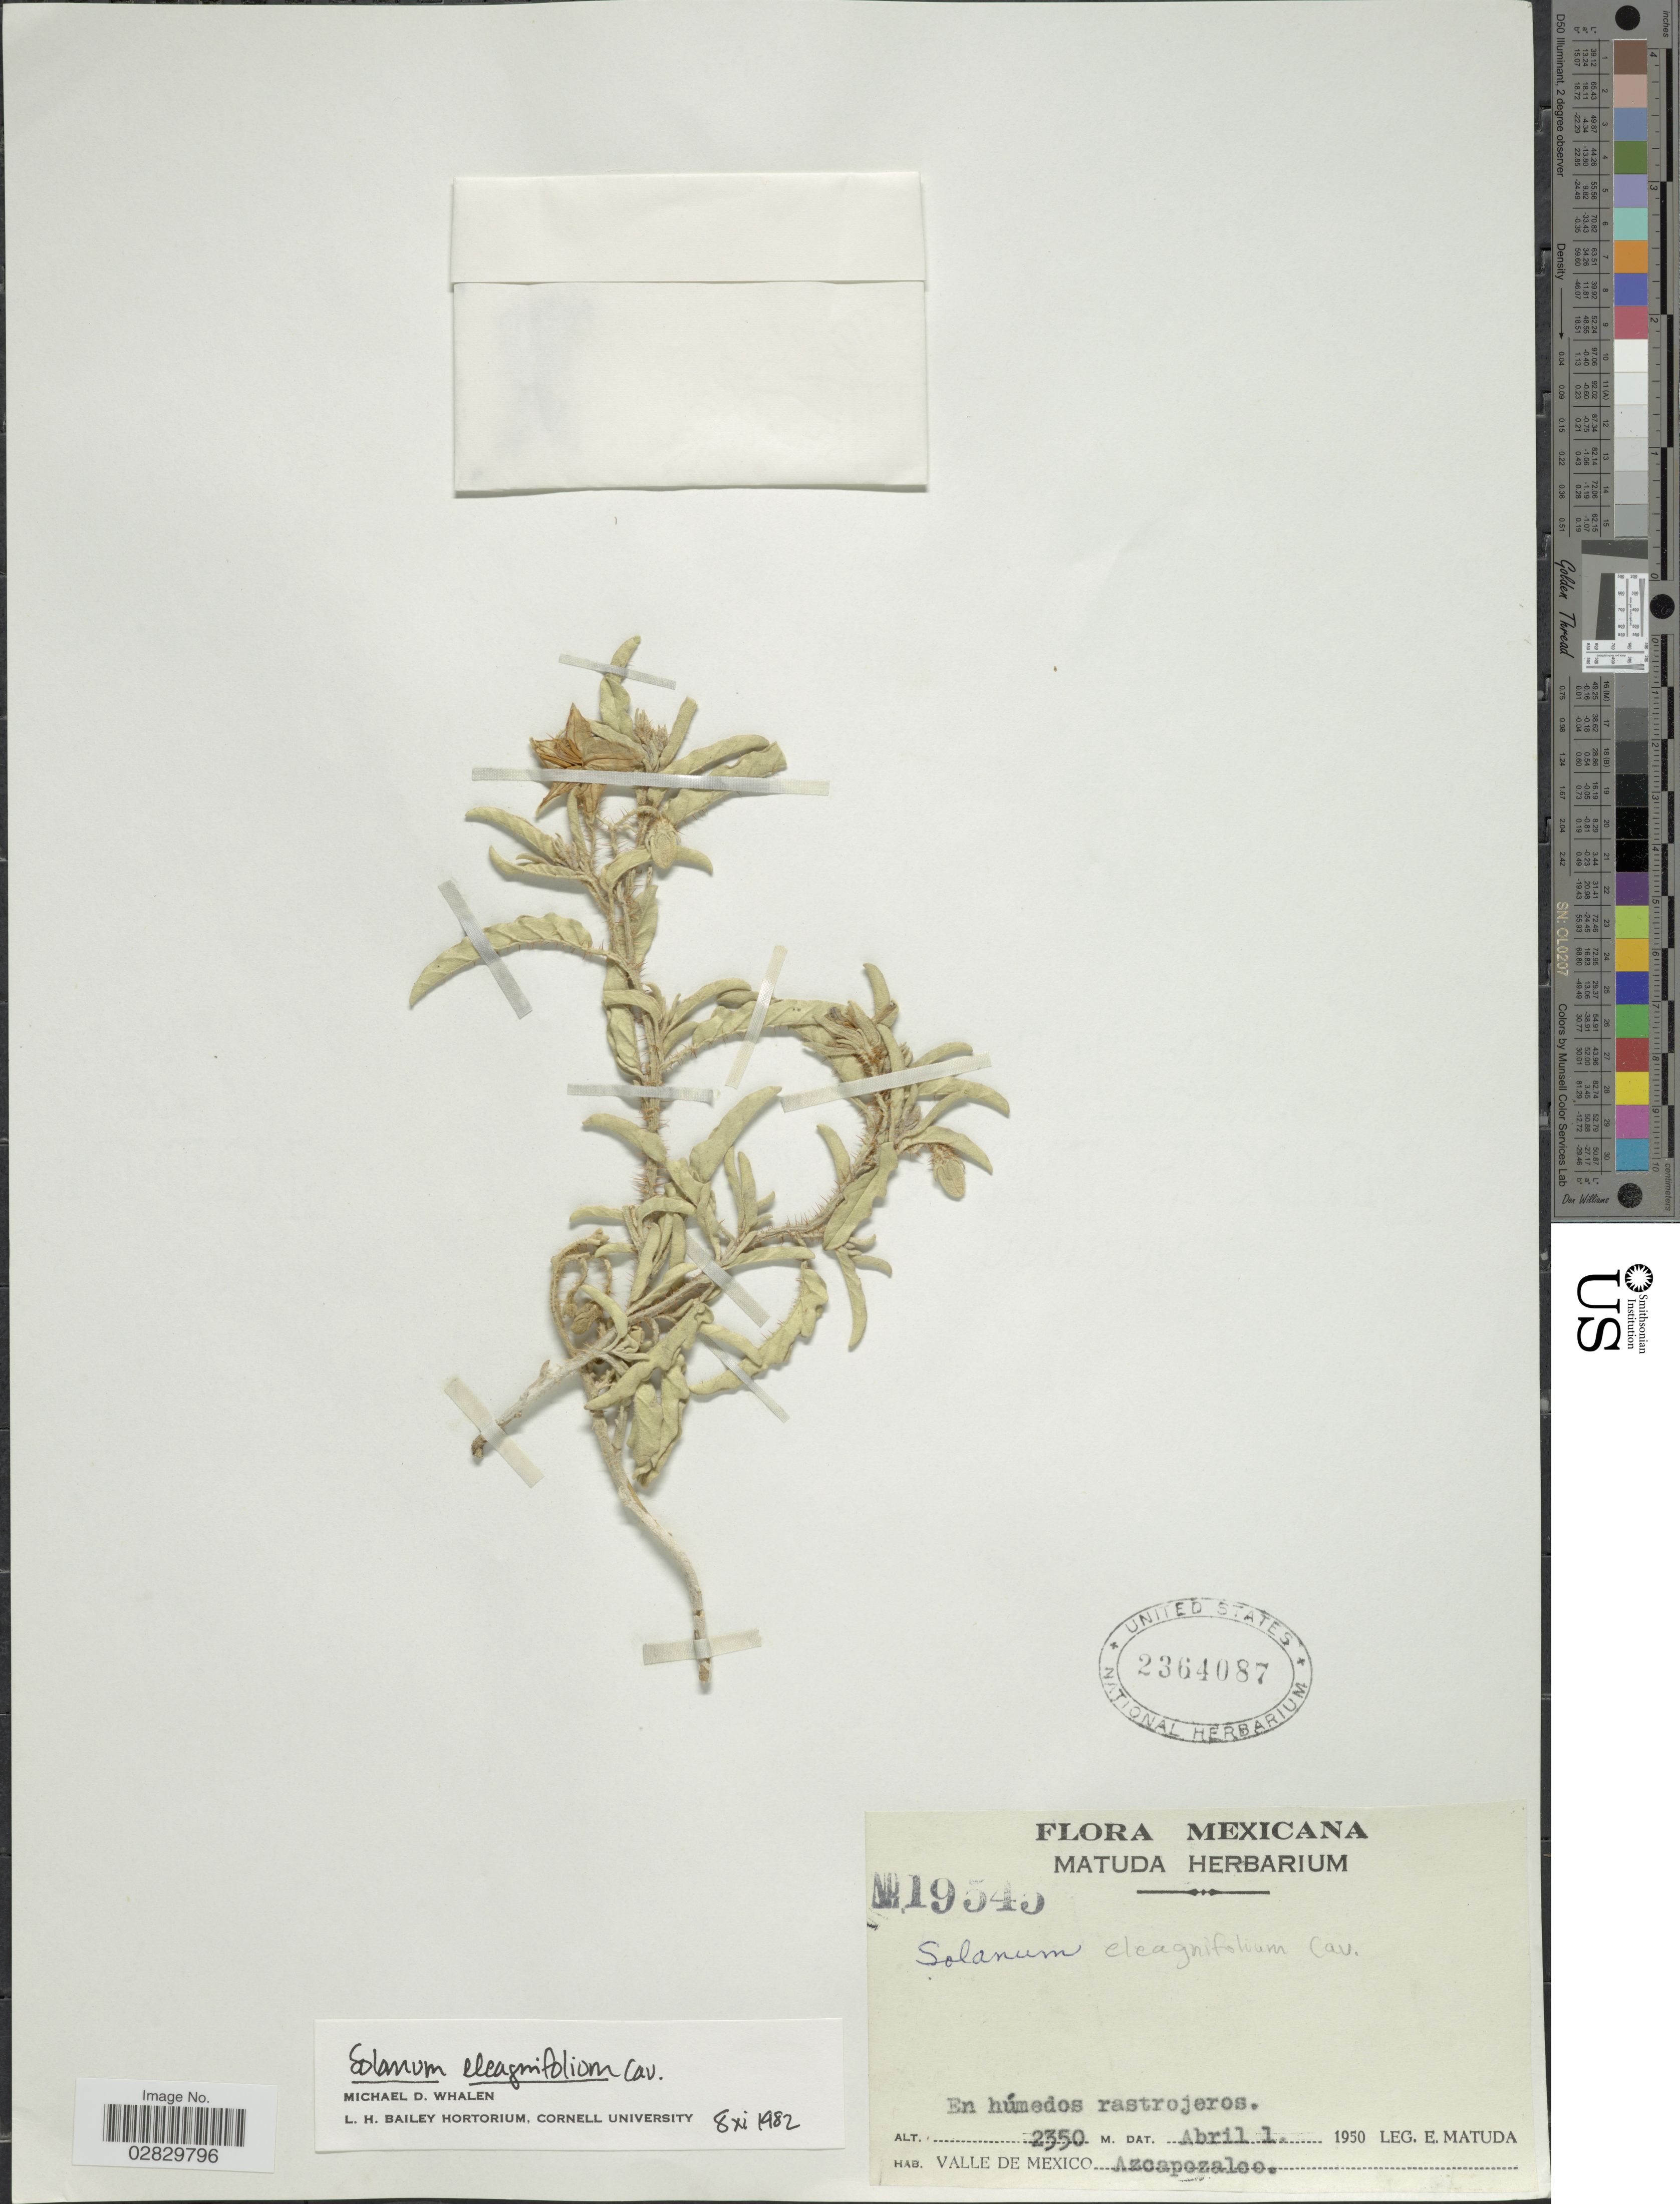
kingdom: Plantae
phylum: Tracheophyta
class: Magnoliopsida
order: Solanales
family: Solanaceae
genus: Solanum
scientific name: Solanum elaeagnifolium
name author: Cav.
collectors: E. Matuda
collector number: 19545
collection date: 1950-04-01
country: Mexico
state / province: México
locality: Valle de Mexico, Azcapozalco.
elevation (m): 2350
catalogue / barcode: US 2364087